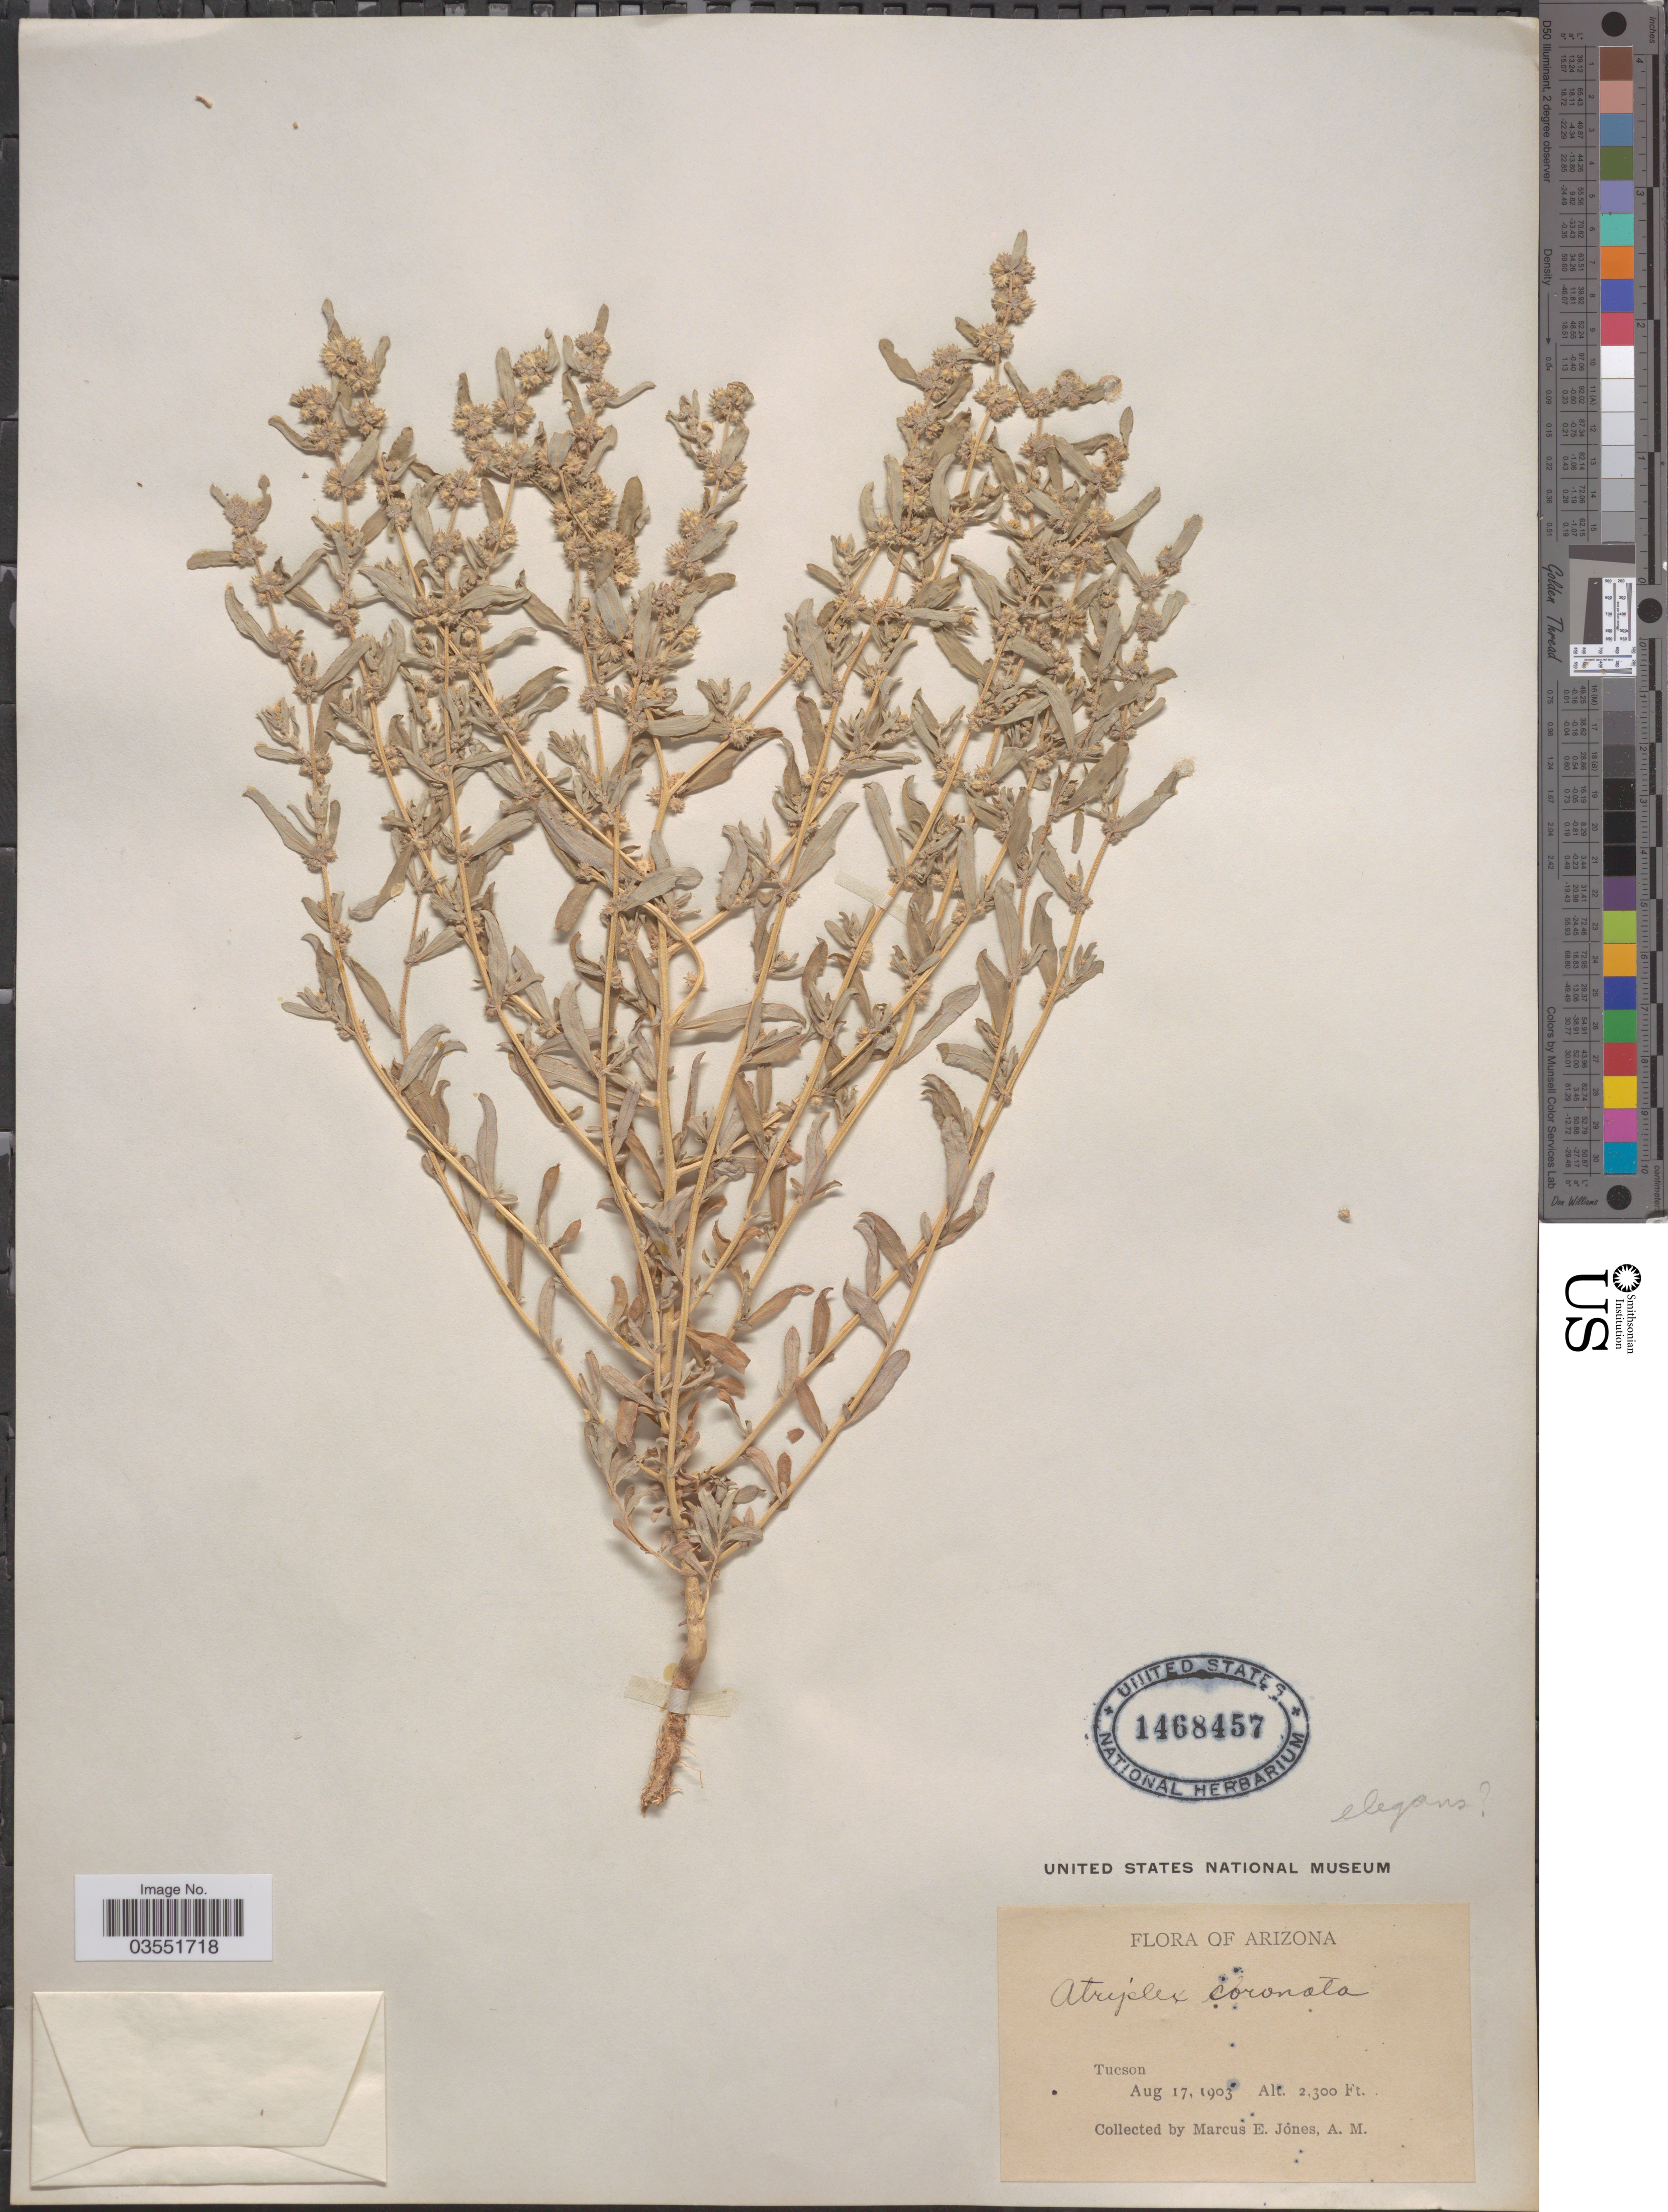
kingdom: Plantae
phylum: Tracheophyta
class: Magnoliopsida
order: Caryophyllales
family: Amaranthaceae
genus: Atriplex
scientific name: Atriplex elegans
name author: (Moq.) D. Dietr.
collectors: M. E. Jones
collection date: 1903-08-17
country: United States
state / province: Arizona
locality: Tucson.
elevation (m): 701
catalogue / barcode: US 1468457